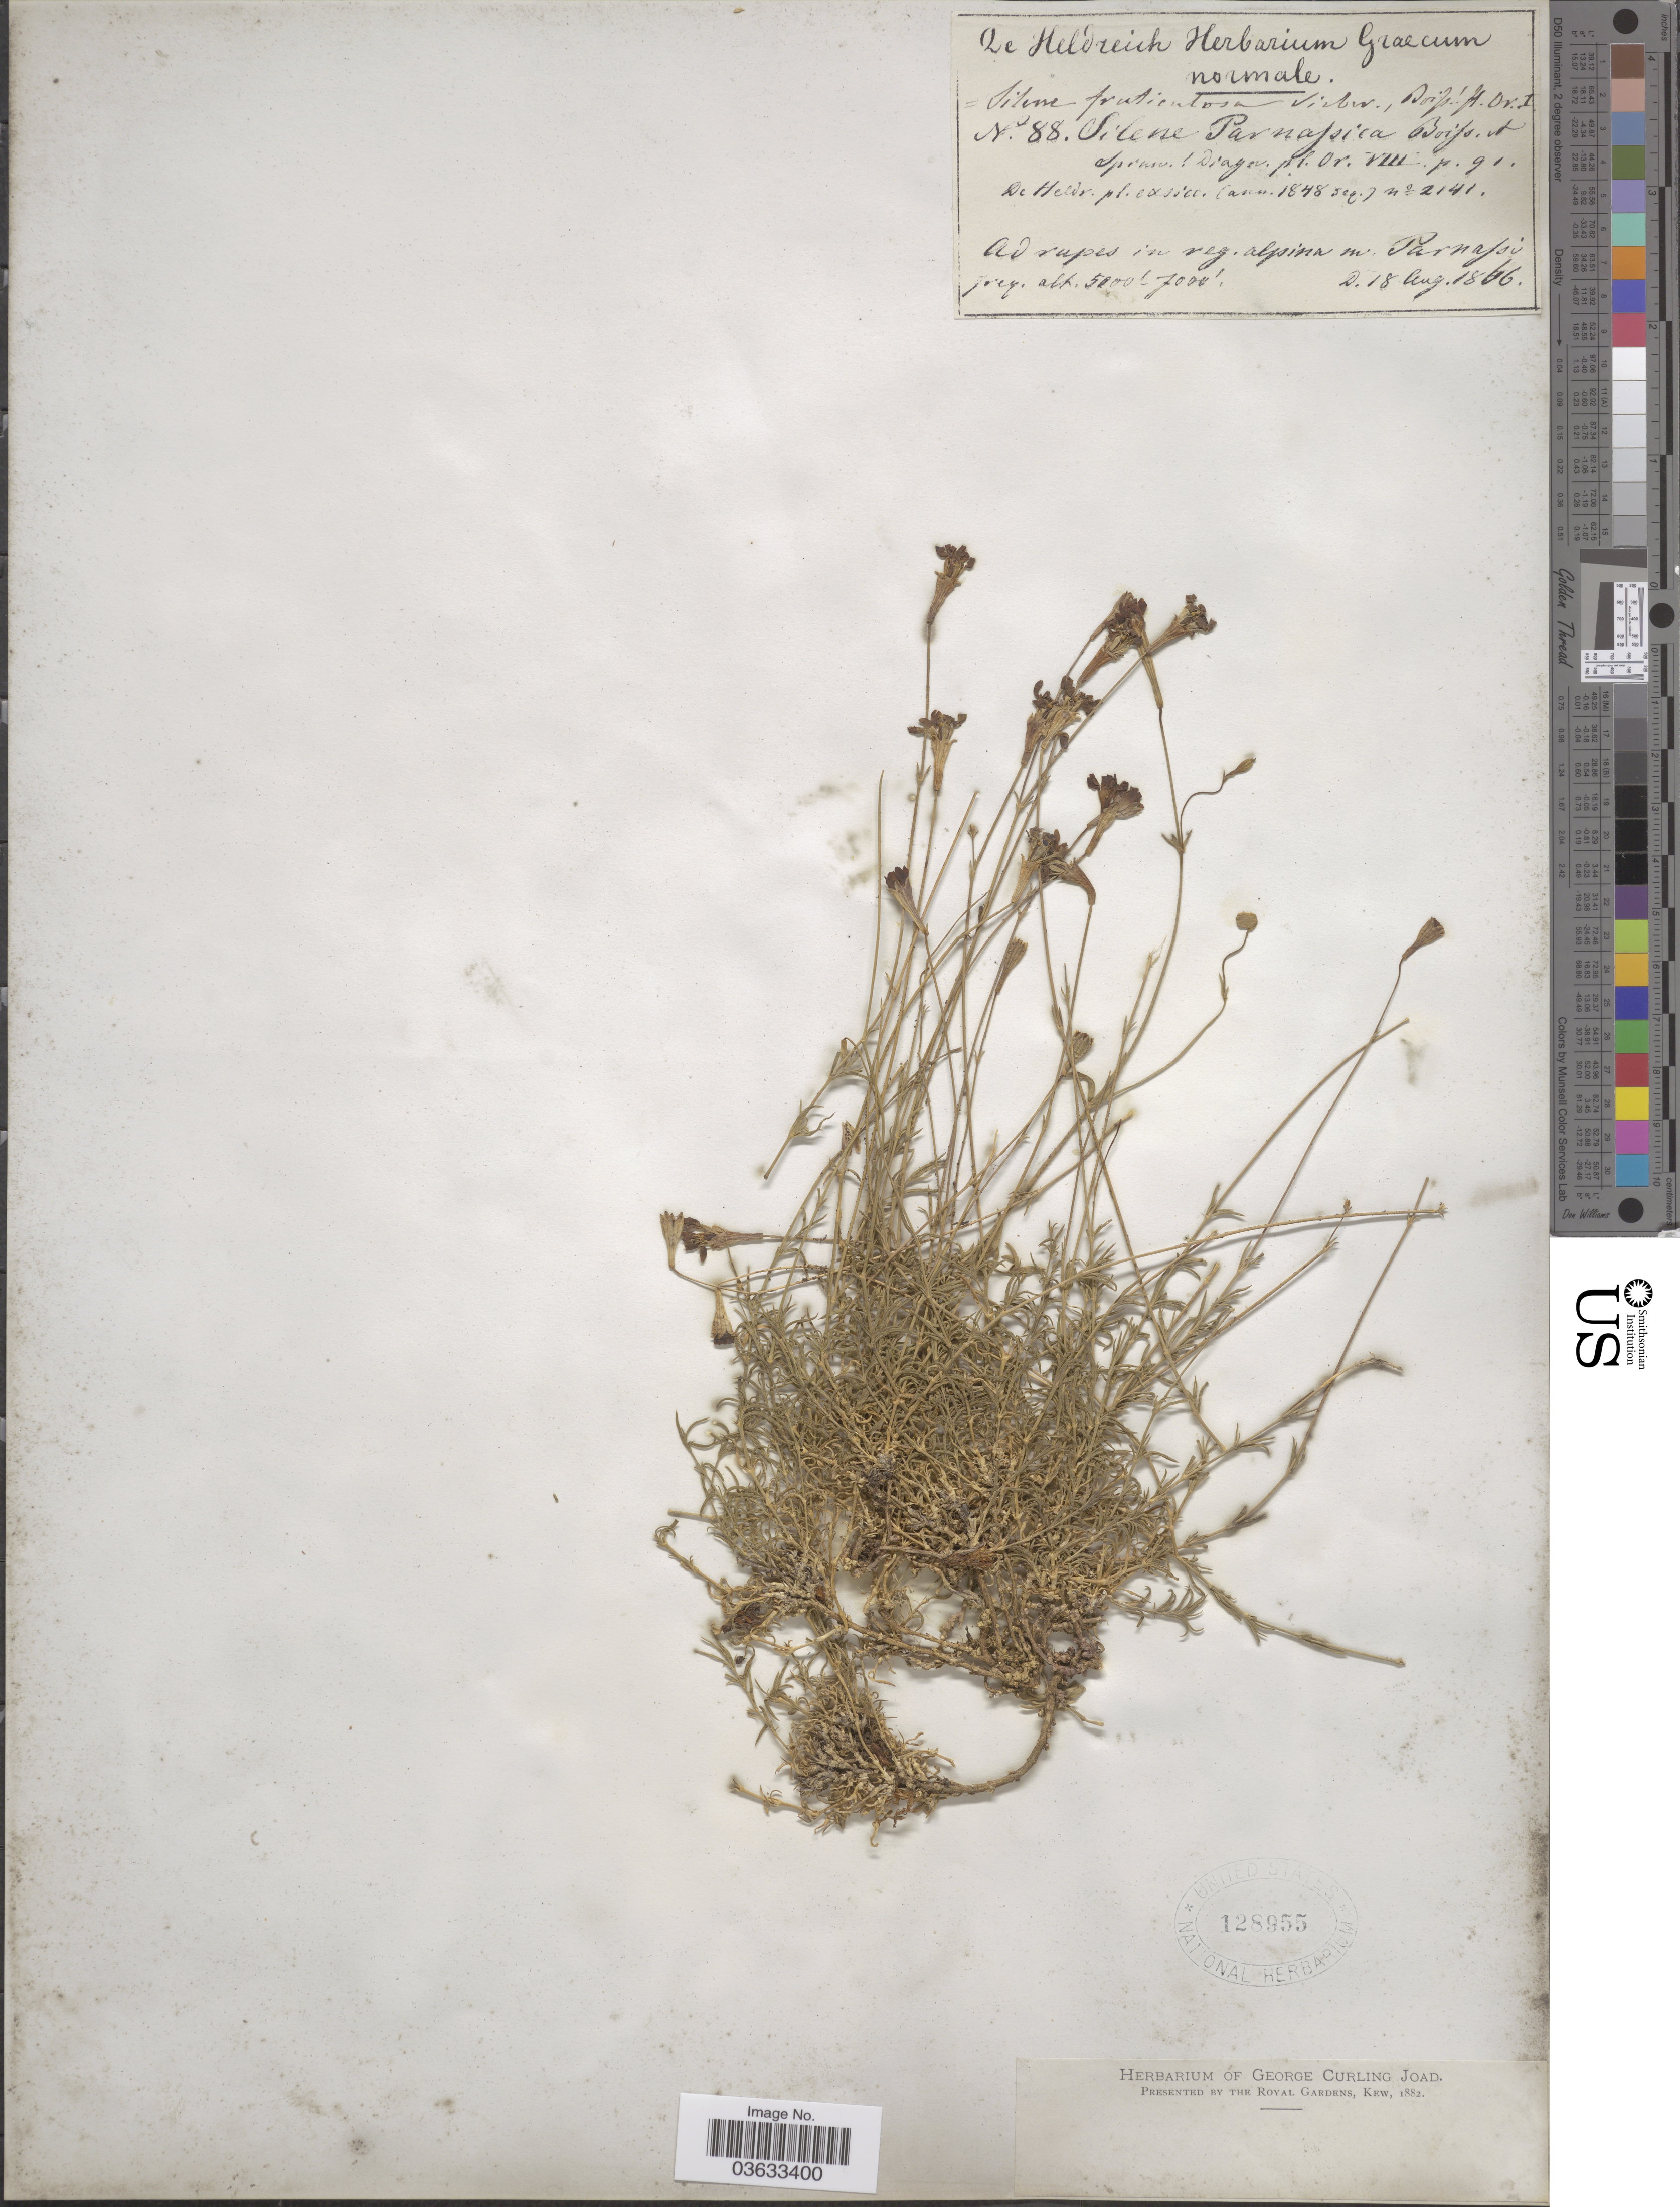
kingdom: Plantae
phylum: Tracheophyta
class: Magnoliopsida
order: Caryophyllales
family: Caryophyllaceae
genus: Silene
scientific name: Silene parnassica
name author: Boiss. & Spruner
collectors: -. De Heldreich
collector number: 88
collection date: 1866-08-18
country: Greece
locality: Ad rupes in reg. alpina m. Parnassi freq.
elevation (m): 1524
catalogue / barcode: US 128955